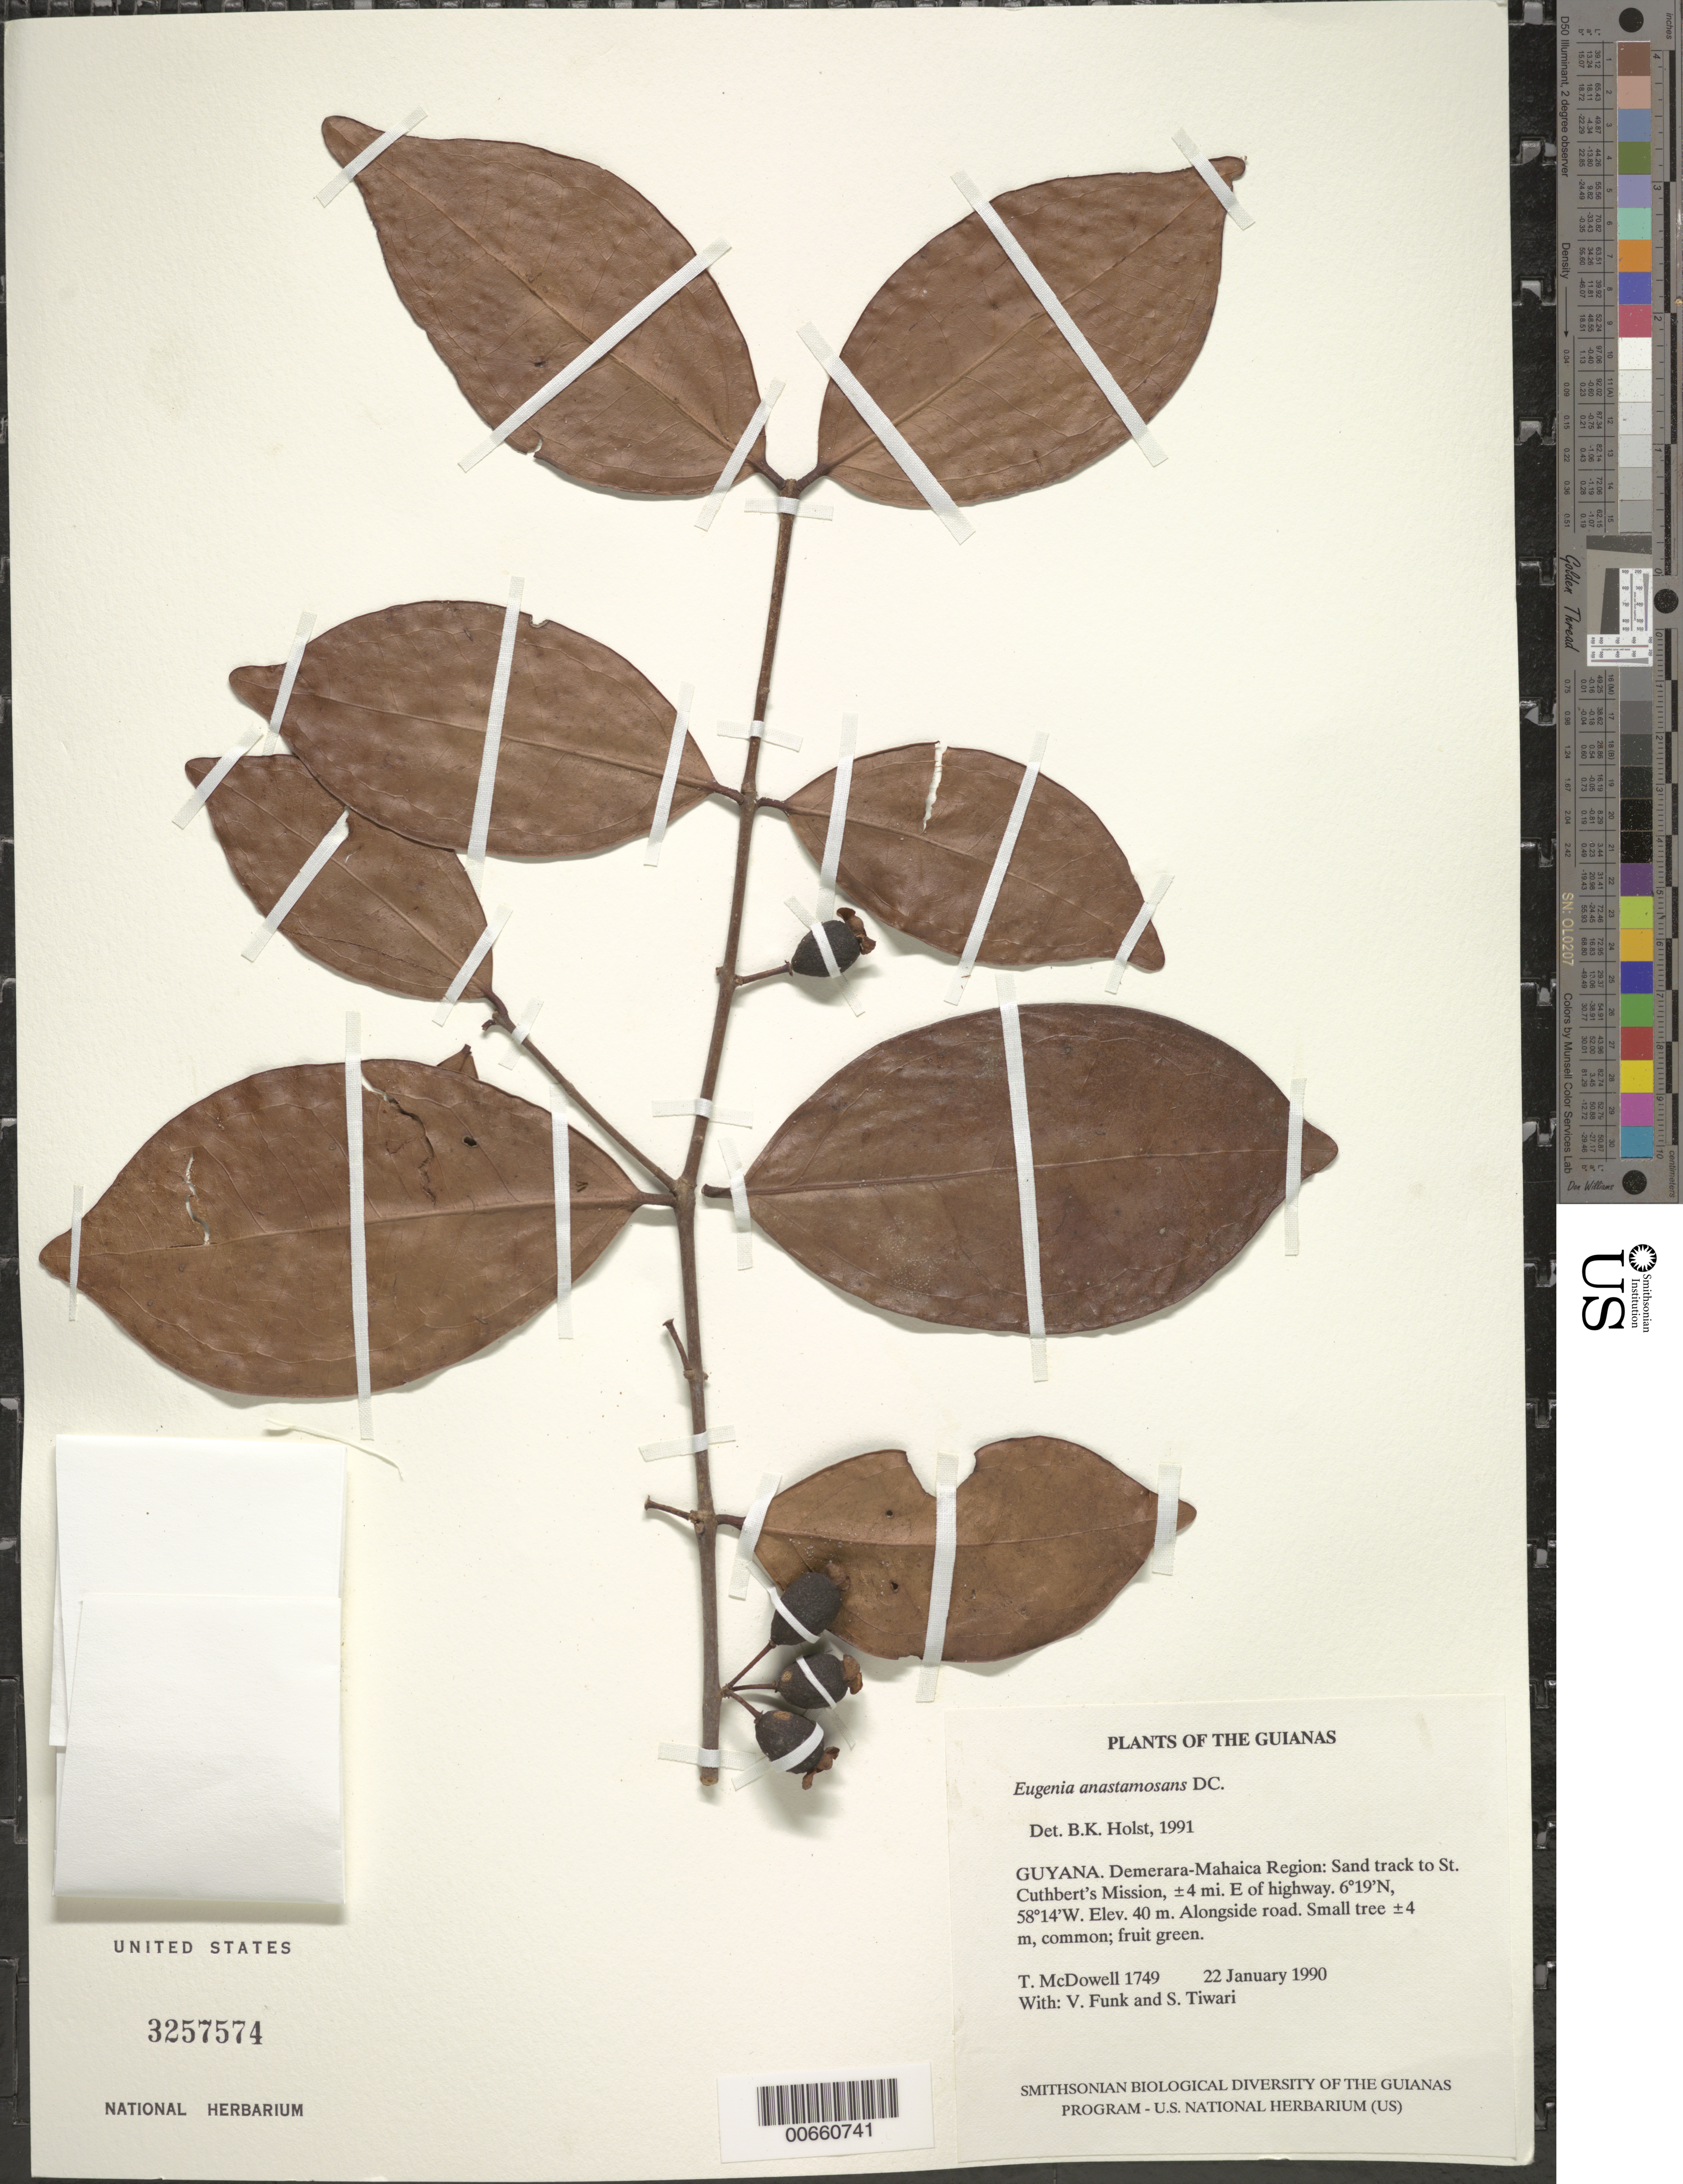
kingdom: Plantae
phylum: Tracheophyta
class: Magnoliopsida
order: Myrtales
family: Myrtaceae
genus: Eugenia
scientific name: Eugenia anastomosans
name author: DC.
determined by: Holst, Bruce K.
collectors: T. McDowell, V. Funk & S. Tiwari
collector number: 1749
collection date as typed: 22 January 1990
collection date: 1990-01-22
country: Guyana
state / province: Demerara-Mahaica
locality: Sand track to St. Cuthbert's Mission, ±4 mi. East of highway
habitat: Alongside road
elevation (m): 40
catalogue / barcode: US 3257574